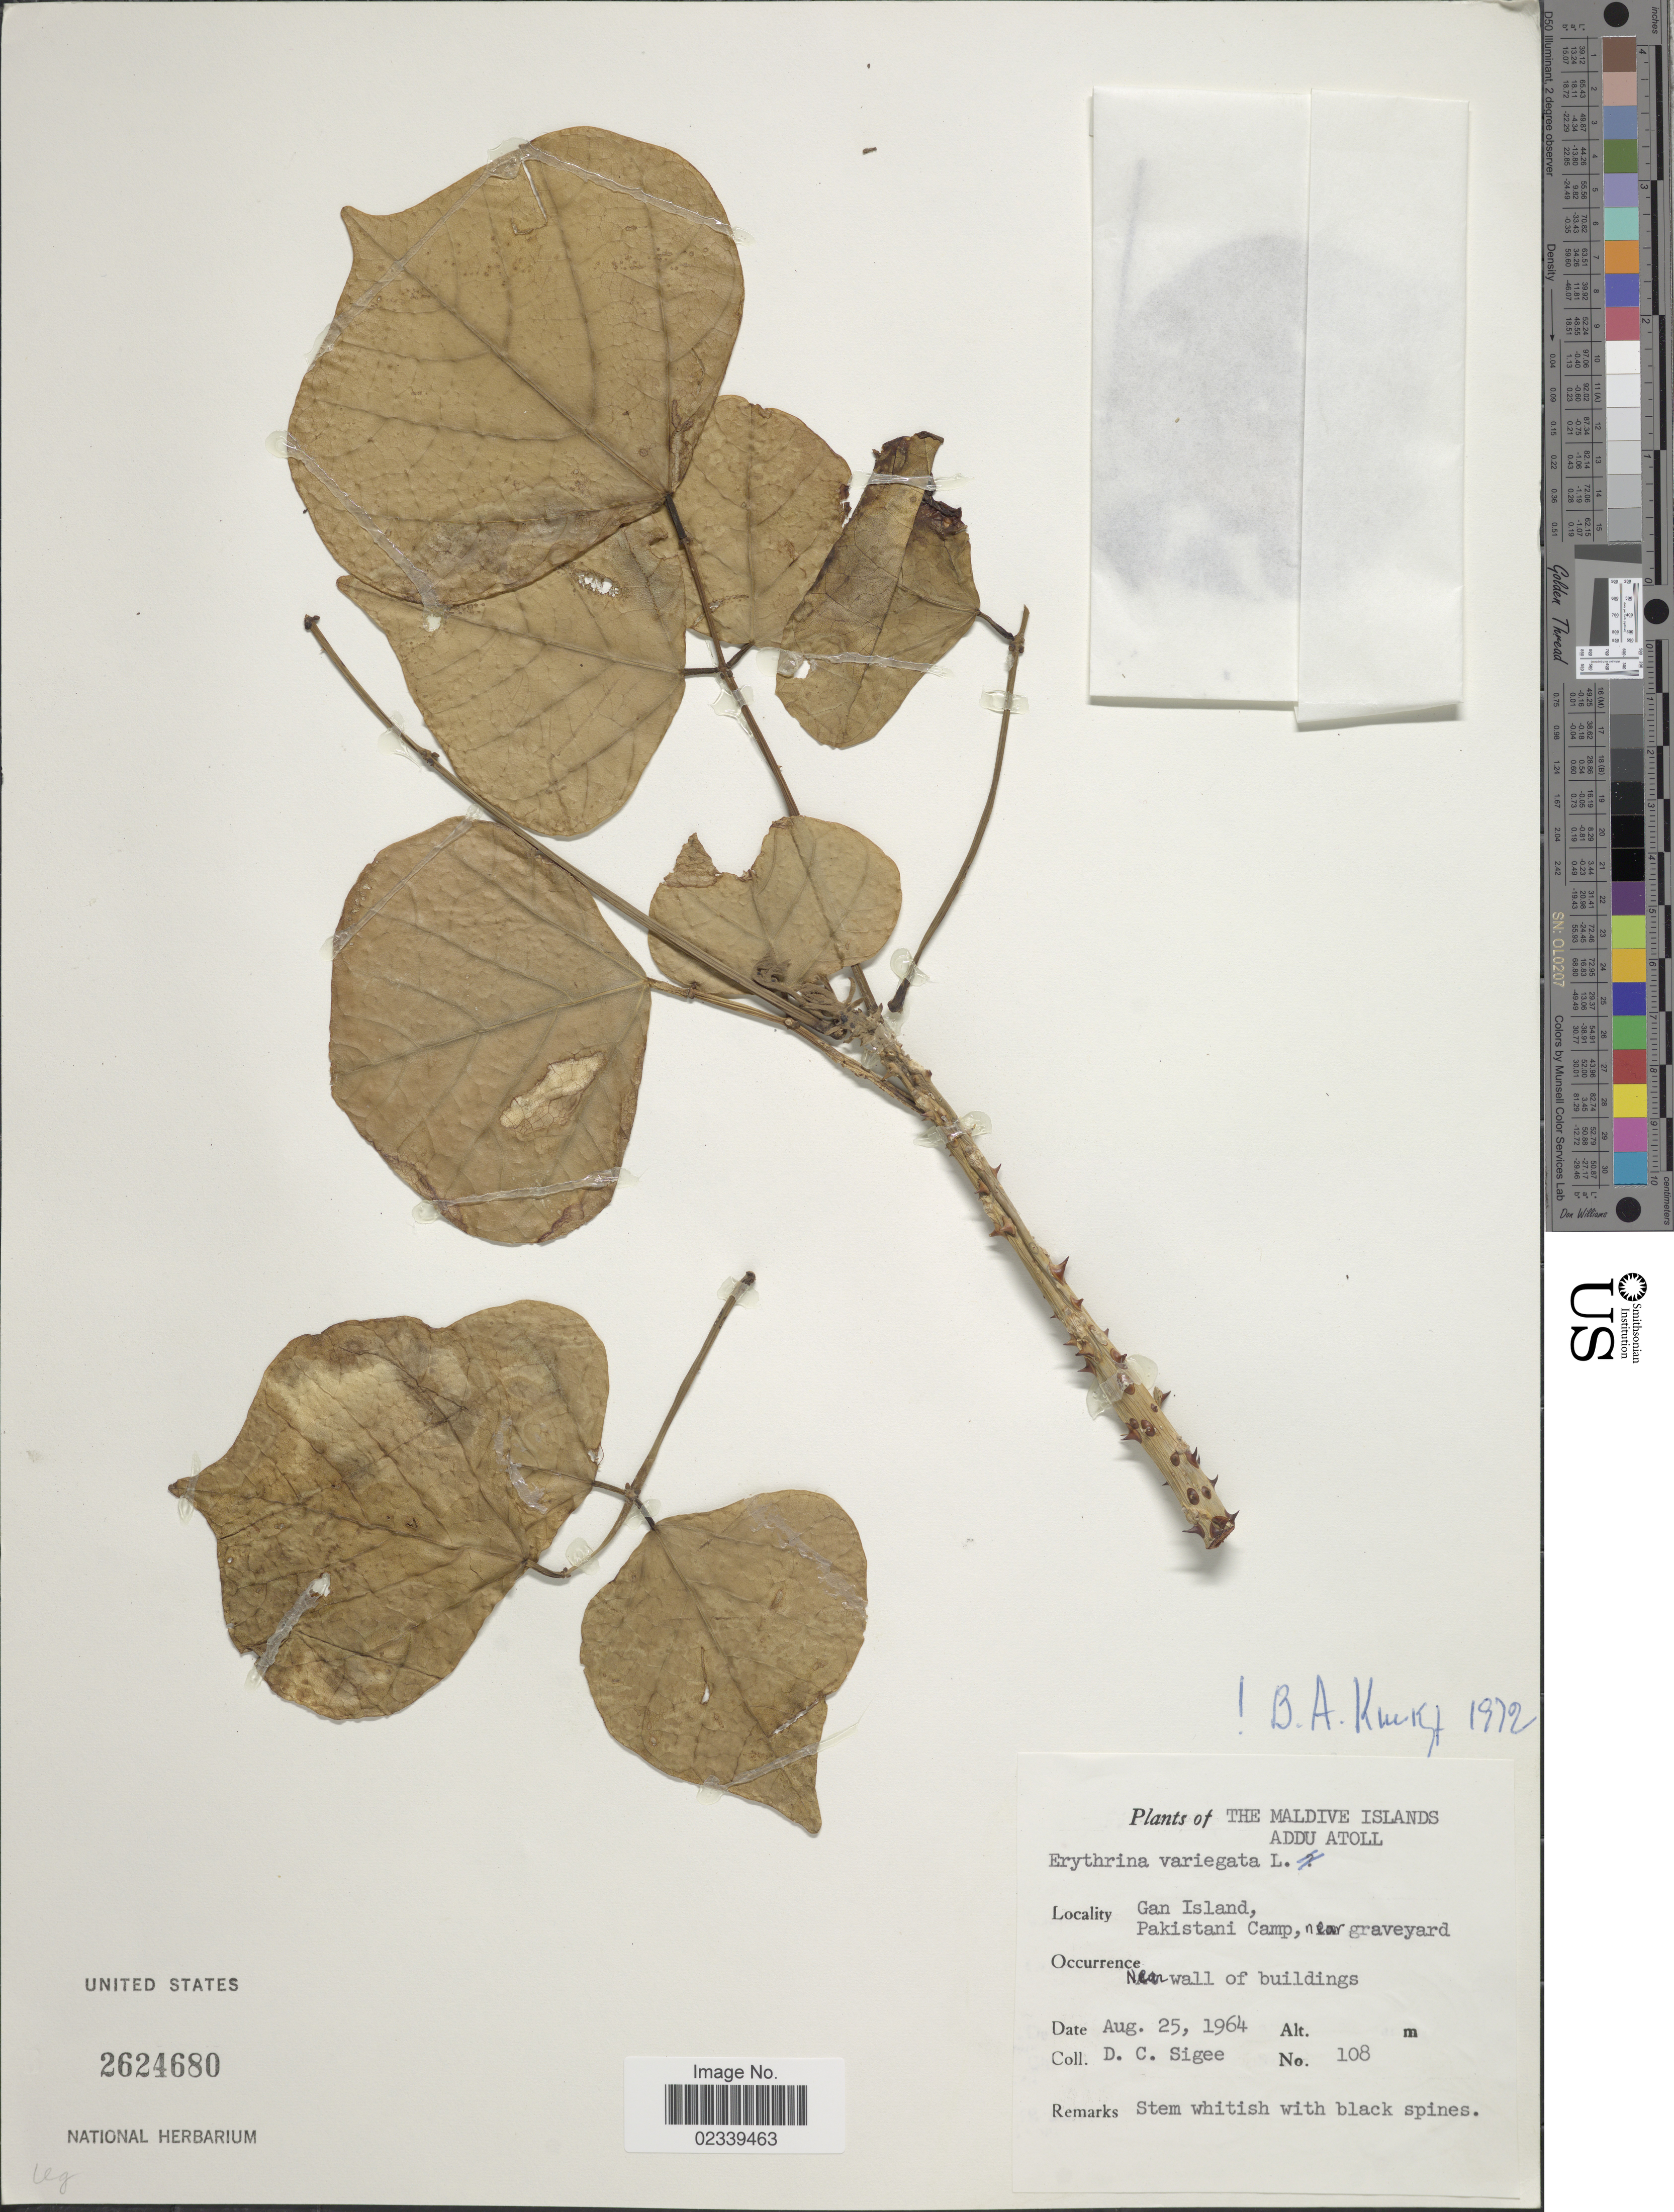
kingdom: Plantae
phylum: Tracheophyta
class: Magnoliopsida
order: Fabales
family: Fabaceae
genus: Erythrina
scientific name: Erythrina variegata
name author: L.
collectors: D. C. Sigee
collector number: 108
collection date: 1964-08-25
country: Maldive Islands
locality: Addu Atoll, Gan Island, Pakistani Camp, near graveyard, near wall of buildings.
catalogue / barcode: US 2624680